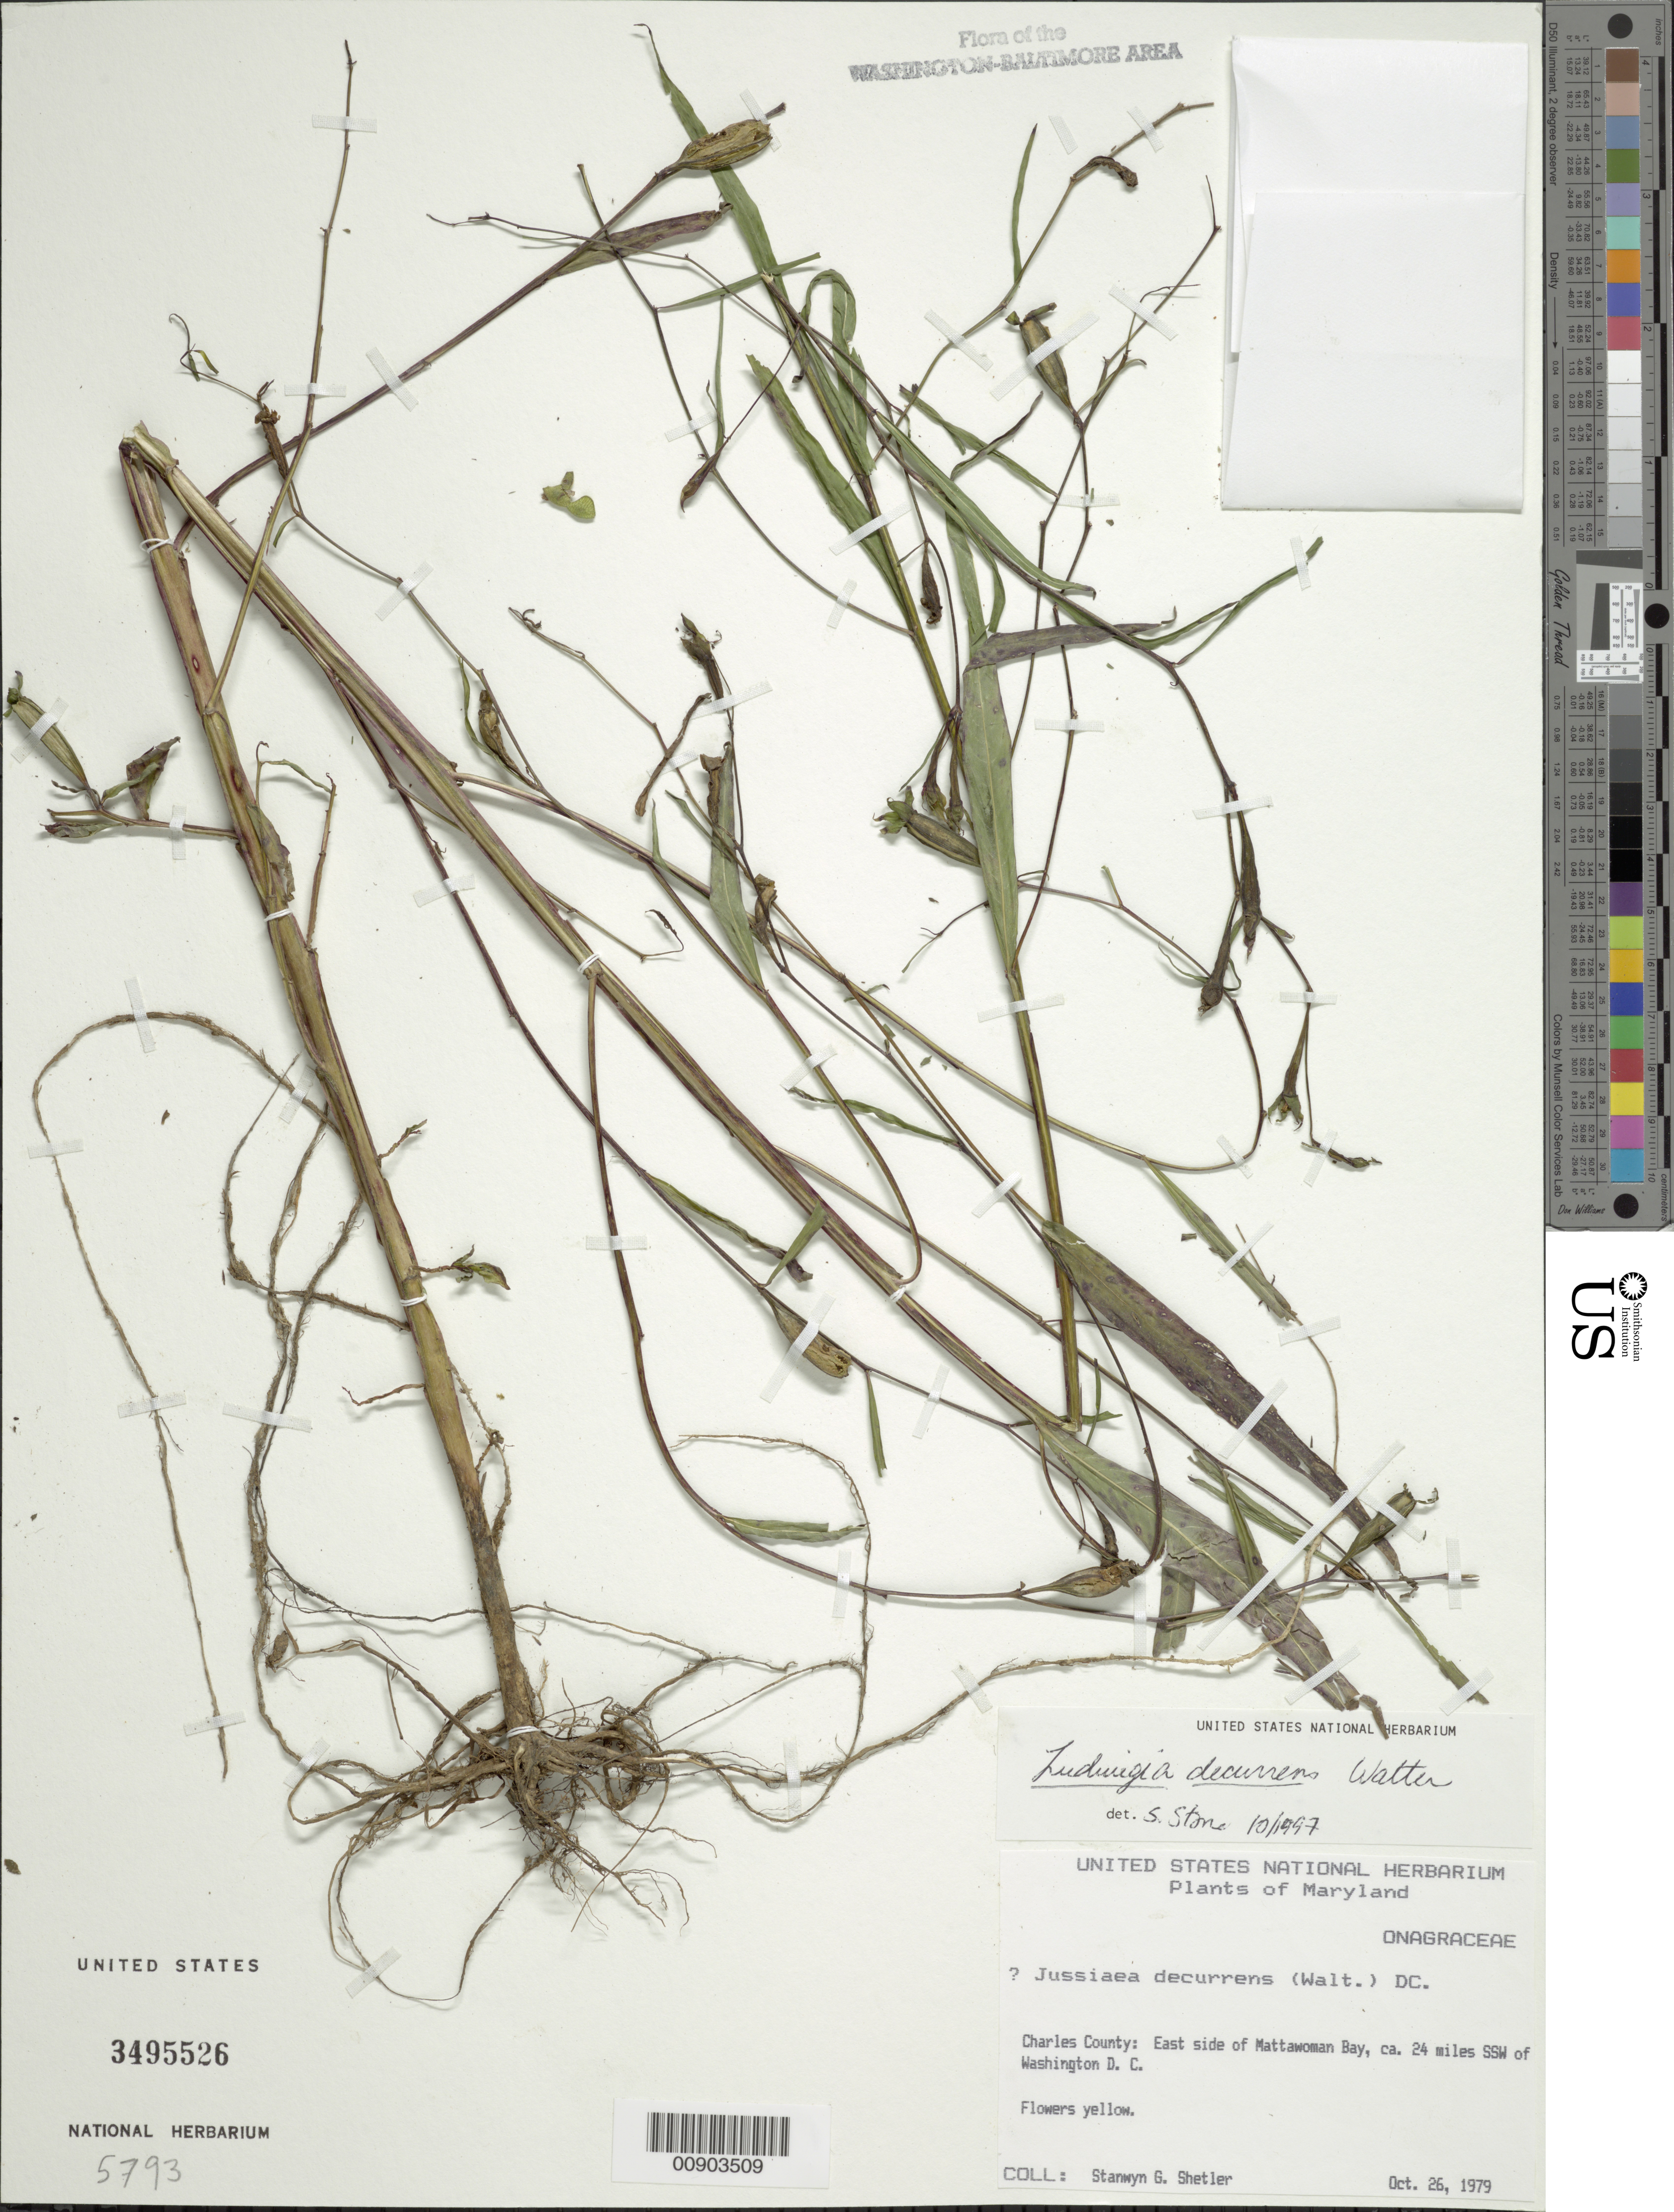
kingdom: Plantae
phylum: Tracheophyta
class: Magnoliopsida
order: Myrtales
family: Onagraceae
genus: Ludwigia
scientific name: Ludwigia decurrens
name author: Walter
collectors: S. Shetler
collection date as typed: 26 Oct 1979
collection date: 1979-10-26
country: United States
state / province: Maryland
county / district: Charles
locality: East side of Mattawoman Bay, ca. 24 miles SSW of Washington, D.C.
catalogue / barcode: US 3495526